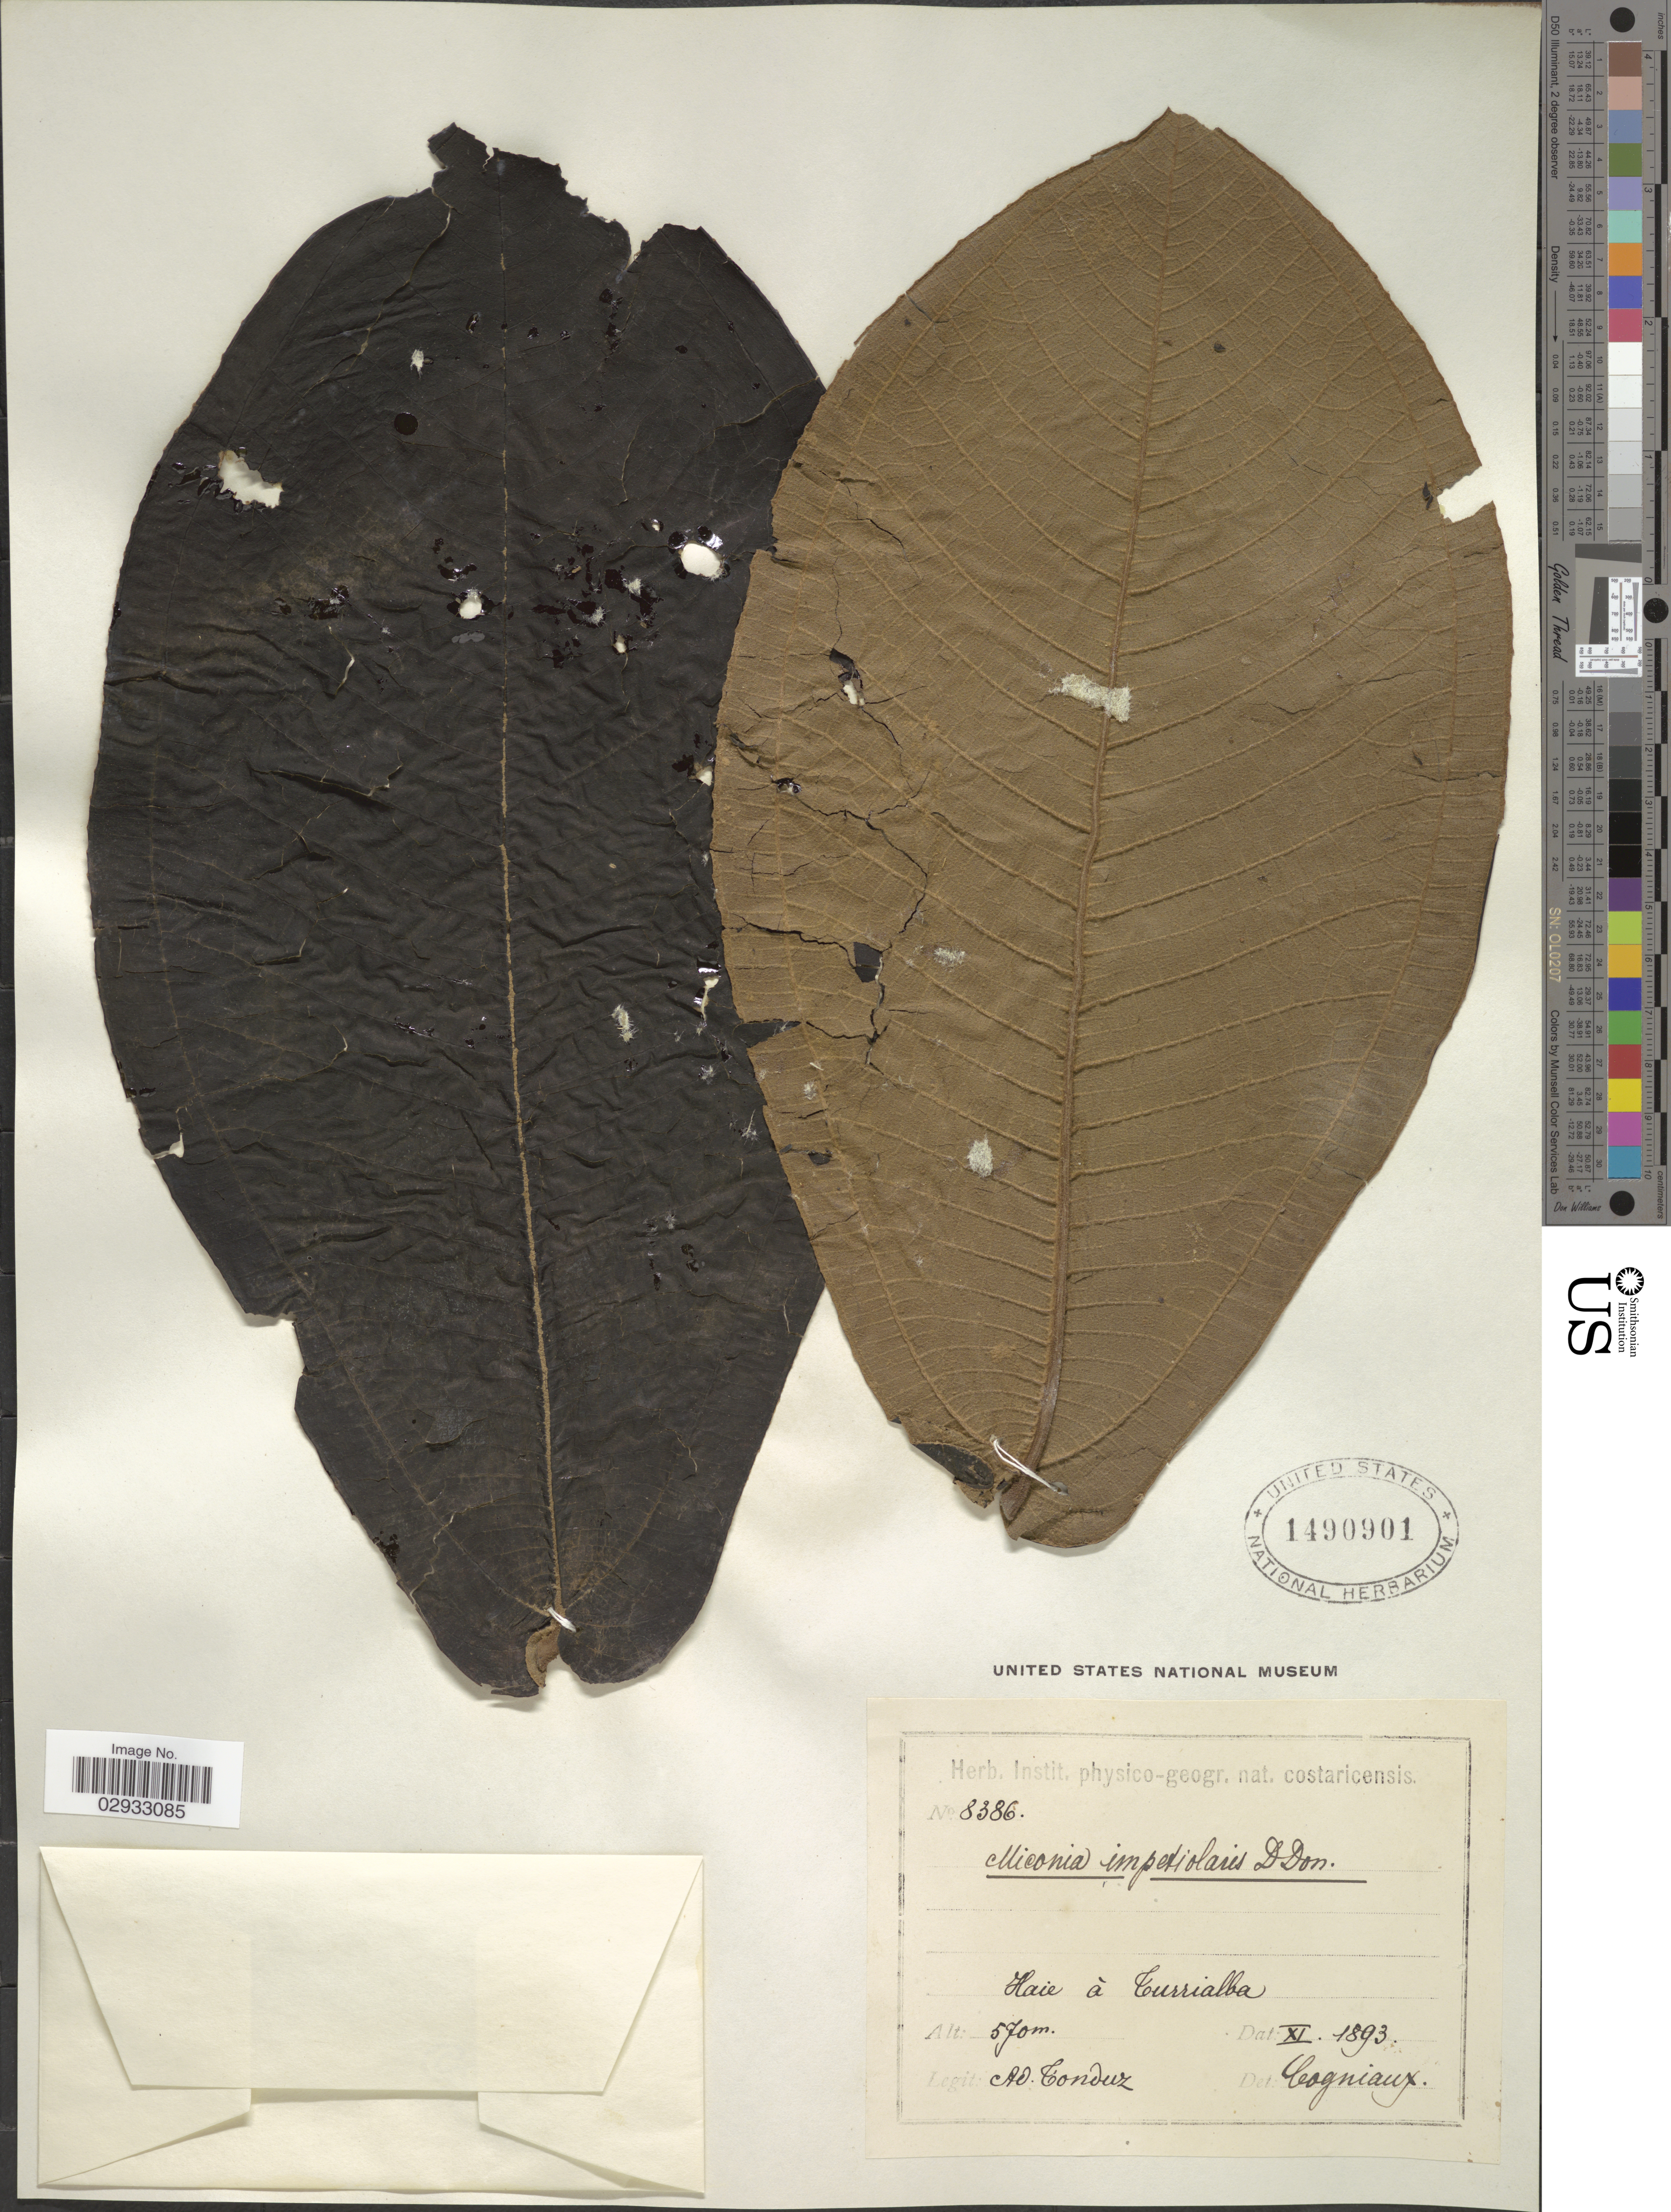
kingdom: Plantae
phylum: Tracheophyta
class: Magnoliopsida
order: Myrtales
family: Melastomataceae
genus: Miconia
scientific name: Miconia impetiolaris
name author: (Sw.) D. Don ex DC.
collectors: A. Tonduz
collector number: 8386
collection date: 1893-11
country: Costa Rica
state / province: Cartago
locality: Haie à Turrialba.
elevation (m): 570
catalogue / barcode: US 1490901